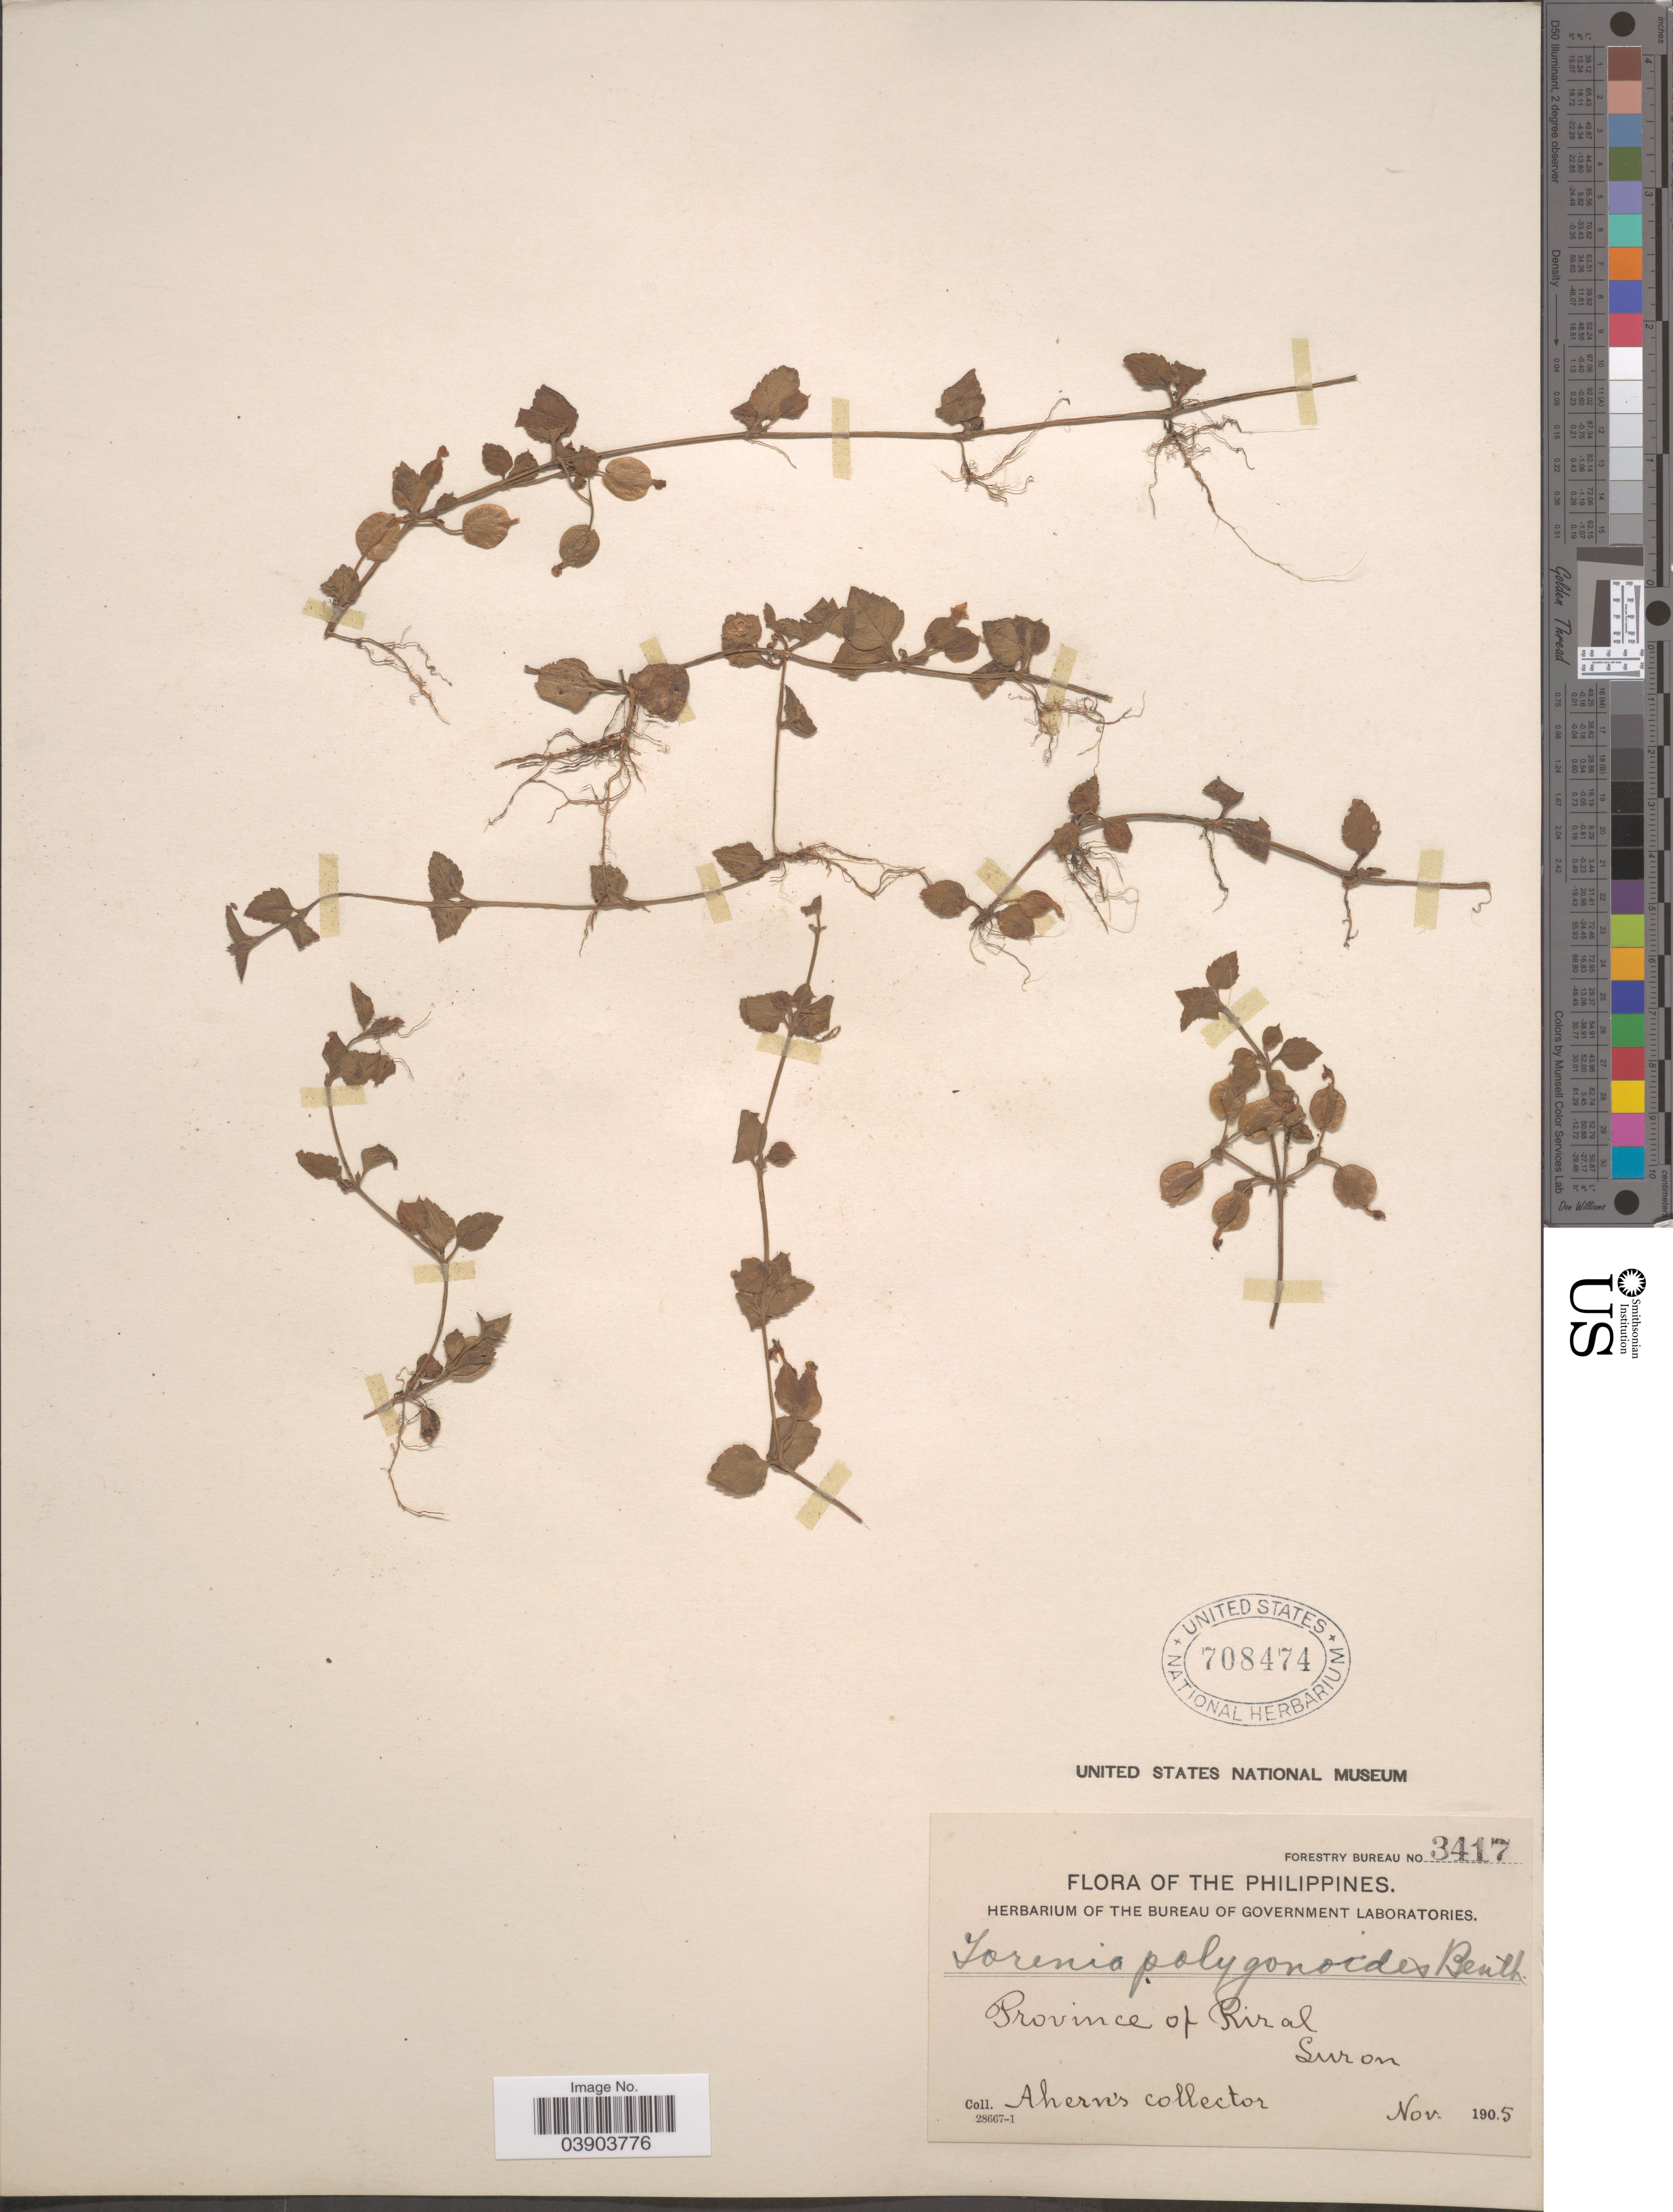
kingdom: Plantae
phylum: Tracheophyta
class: Magnoliopsida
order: Lamiales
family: Linderniaceae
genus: Torenia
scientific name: Torenia polygonoides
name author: Benth.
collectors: Ahern's collector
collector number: Forestry Bureau 3417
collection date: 1905-11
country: Philippines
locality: Province of Rizal. Luzon.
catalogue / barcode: US 708474